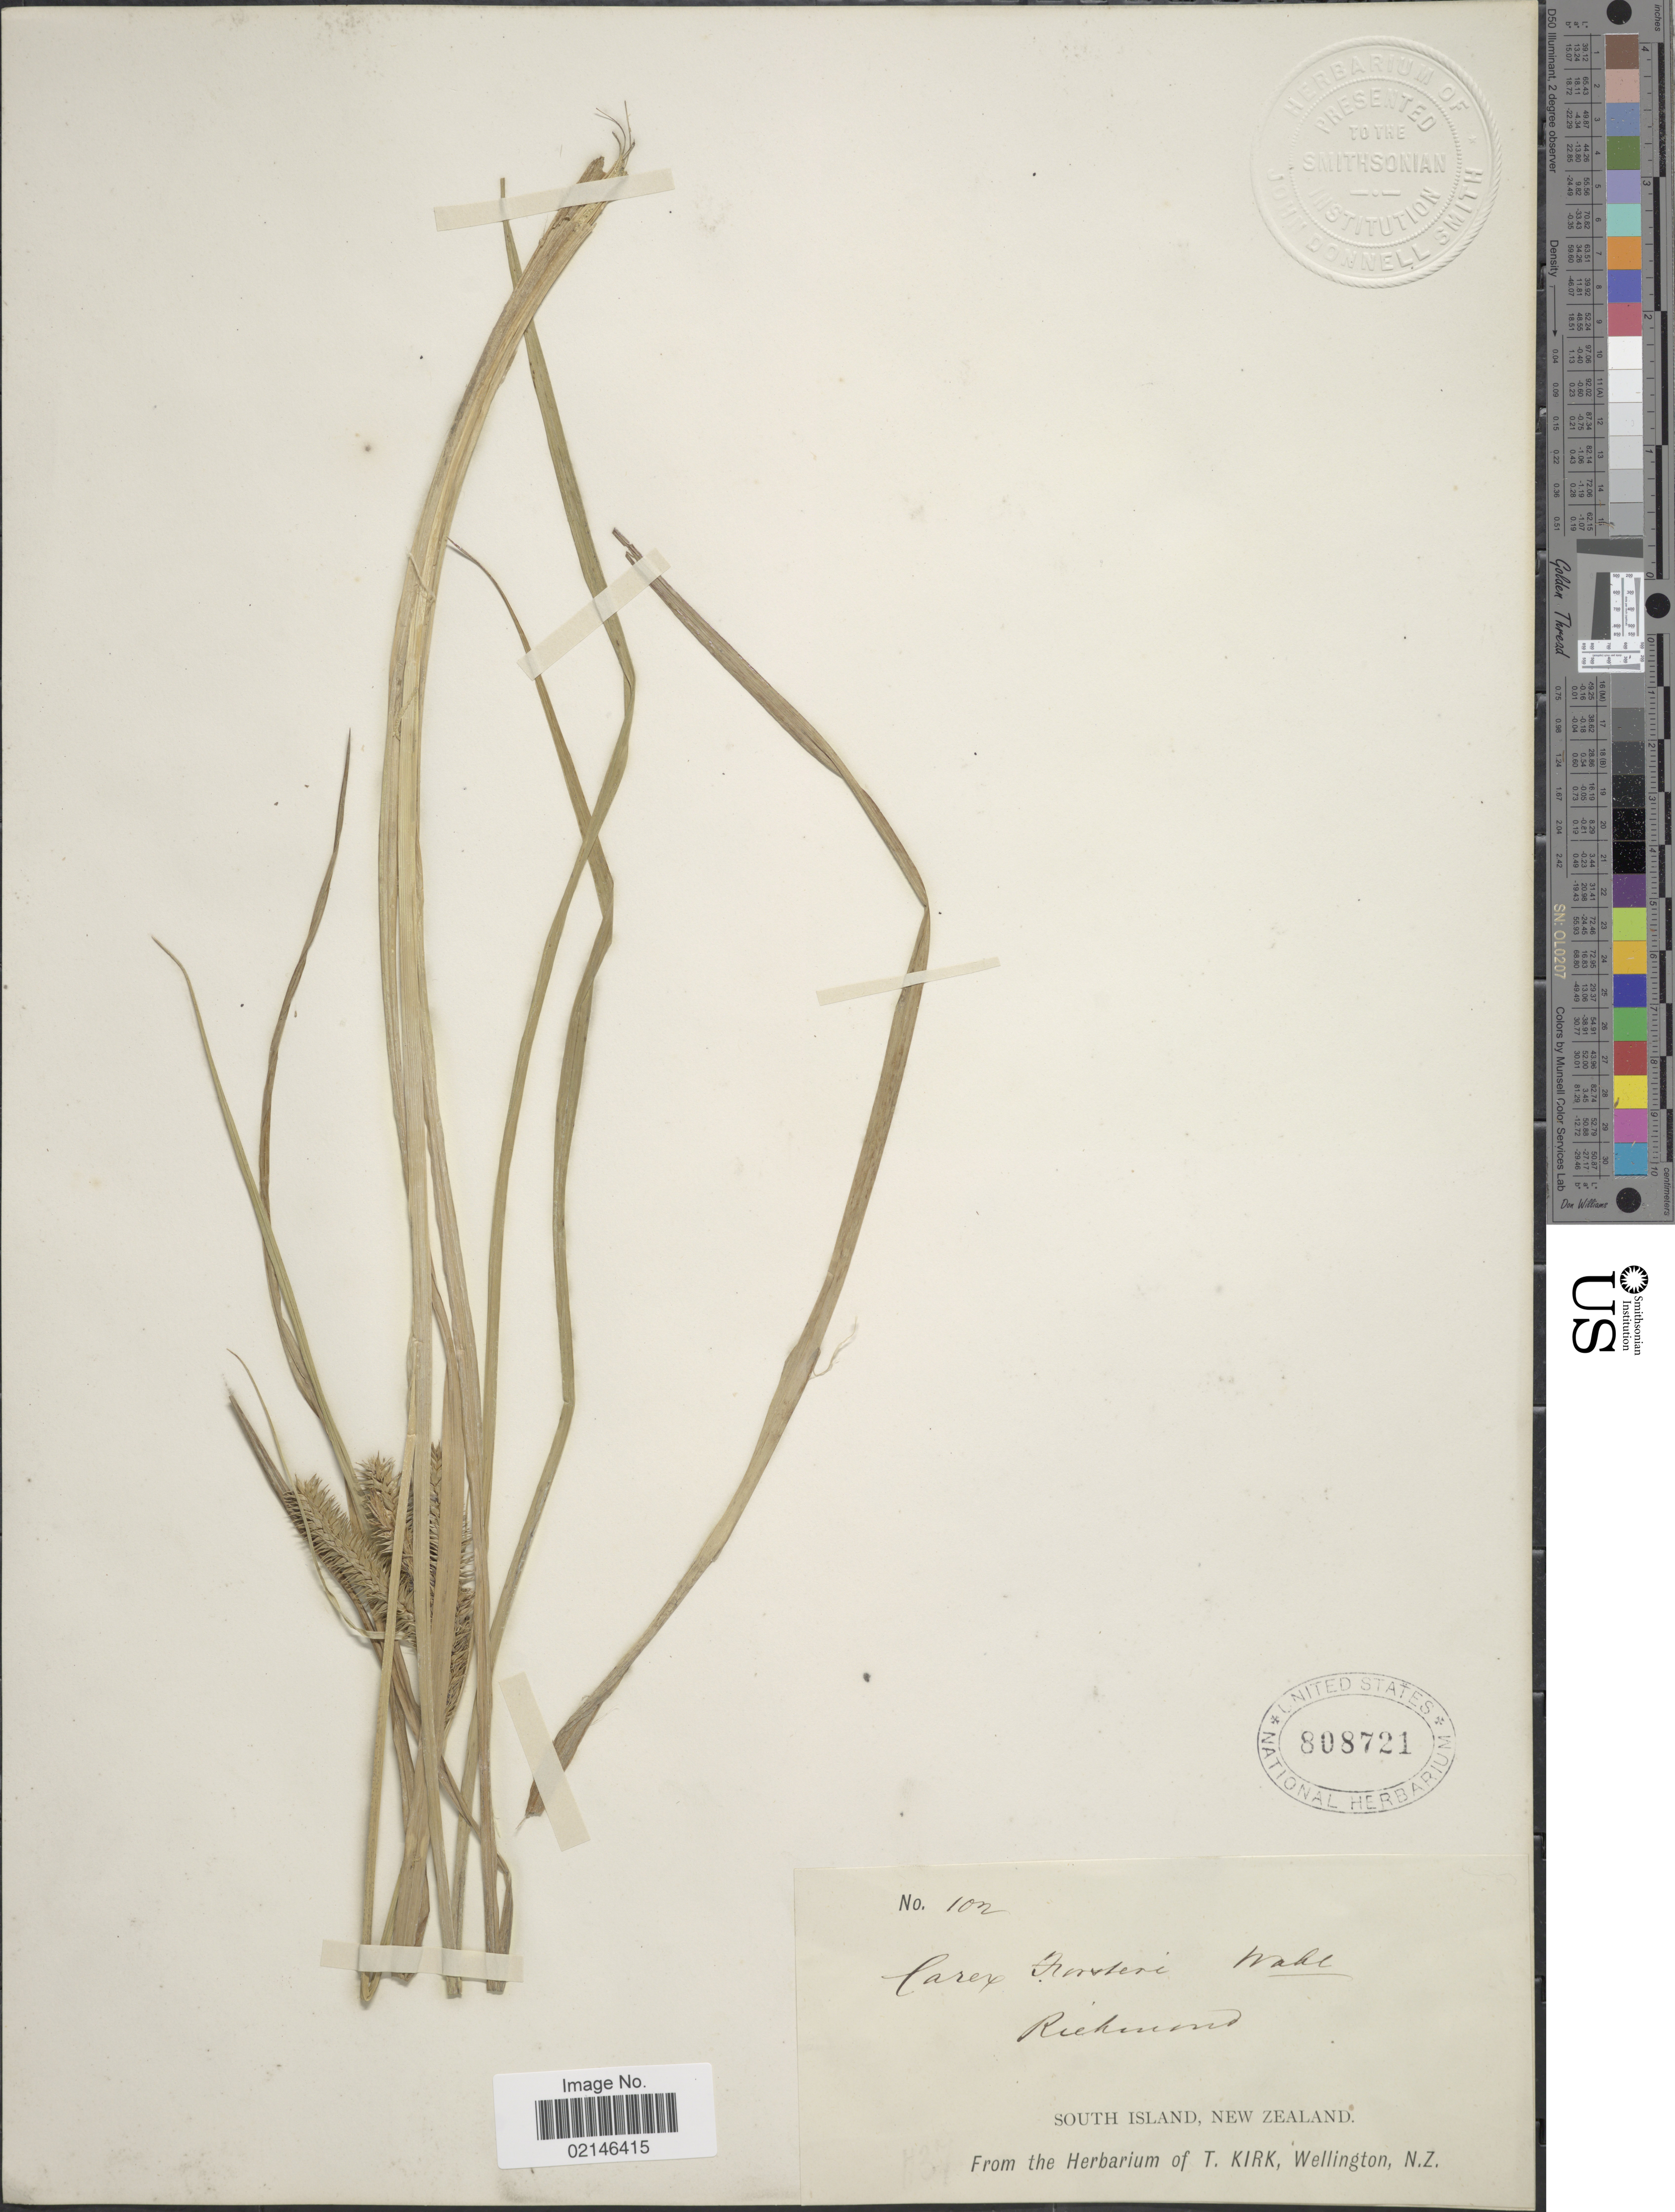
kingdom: Plantae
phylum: Tracheophyta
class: Liliopsida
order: Poales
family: Cyperaceae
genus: Carex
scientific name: Carex forsteri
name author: Wahlenb.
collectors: ex herb. T. Kirk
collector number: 102*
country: New Zealand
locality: South Island, Richmond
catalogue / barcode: US 808721